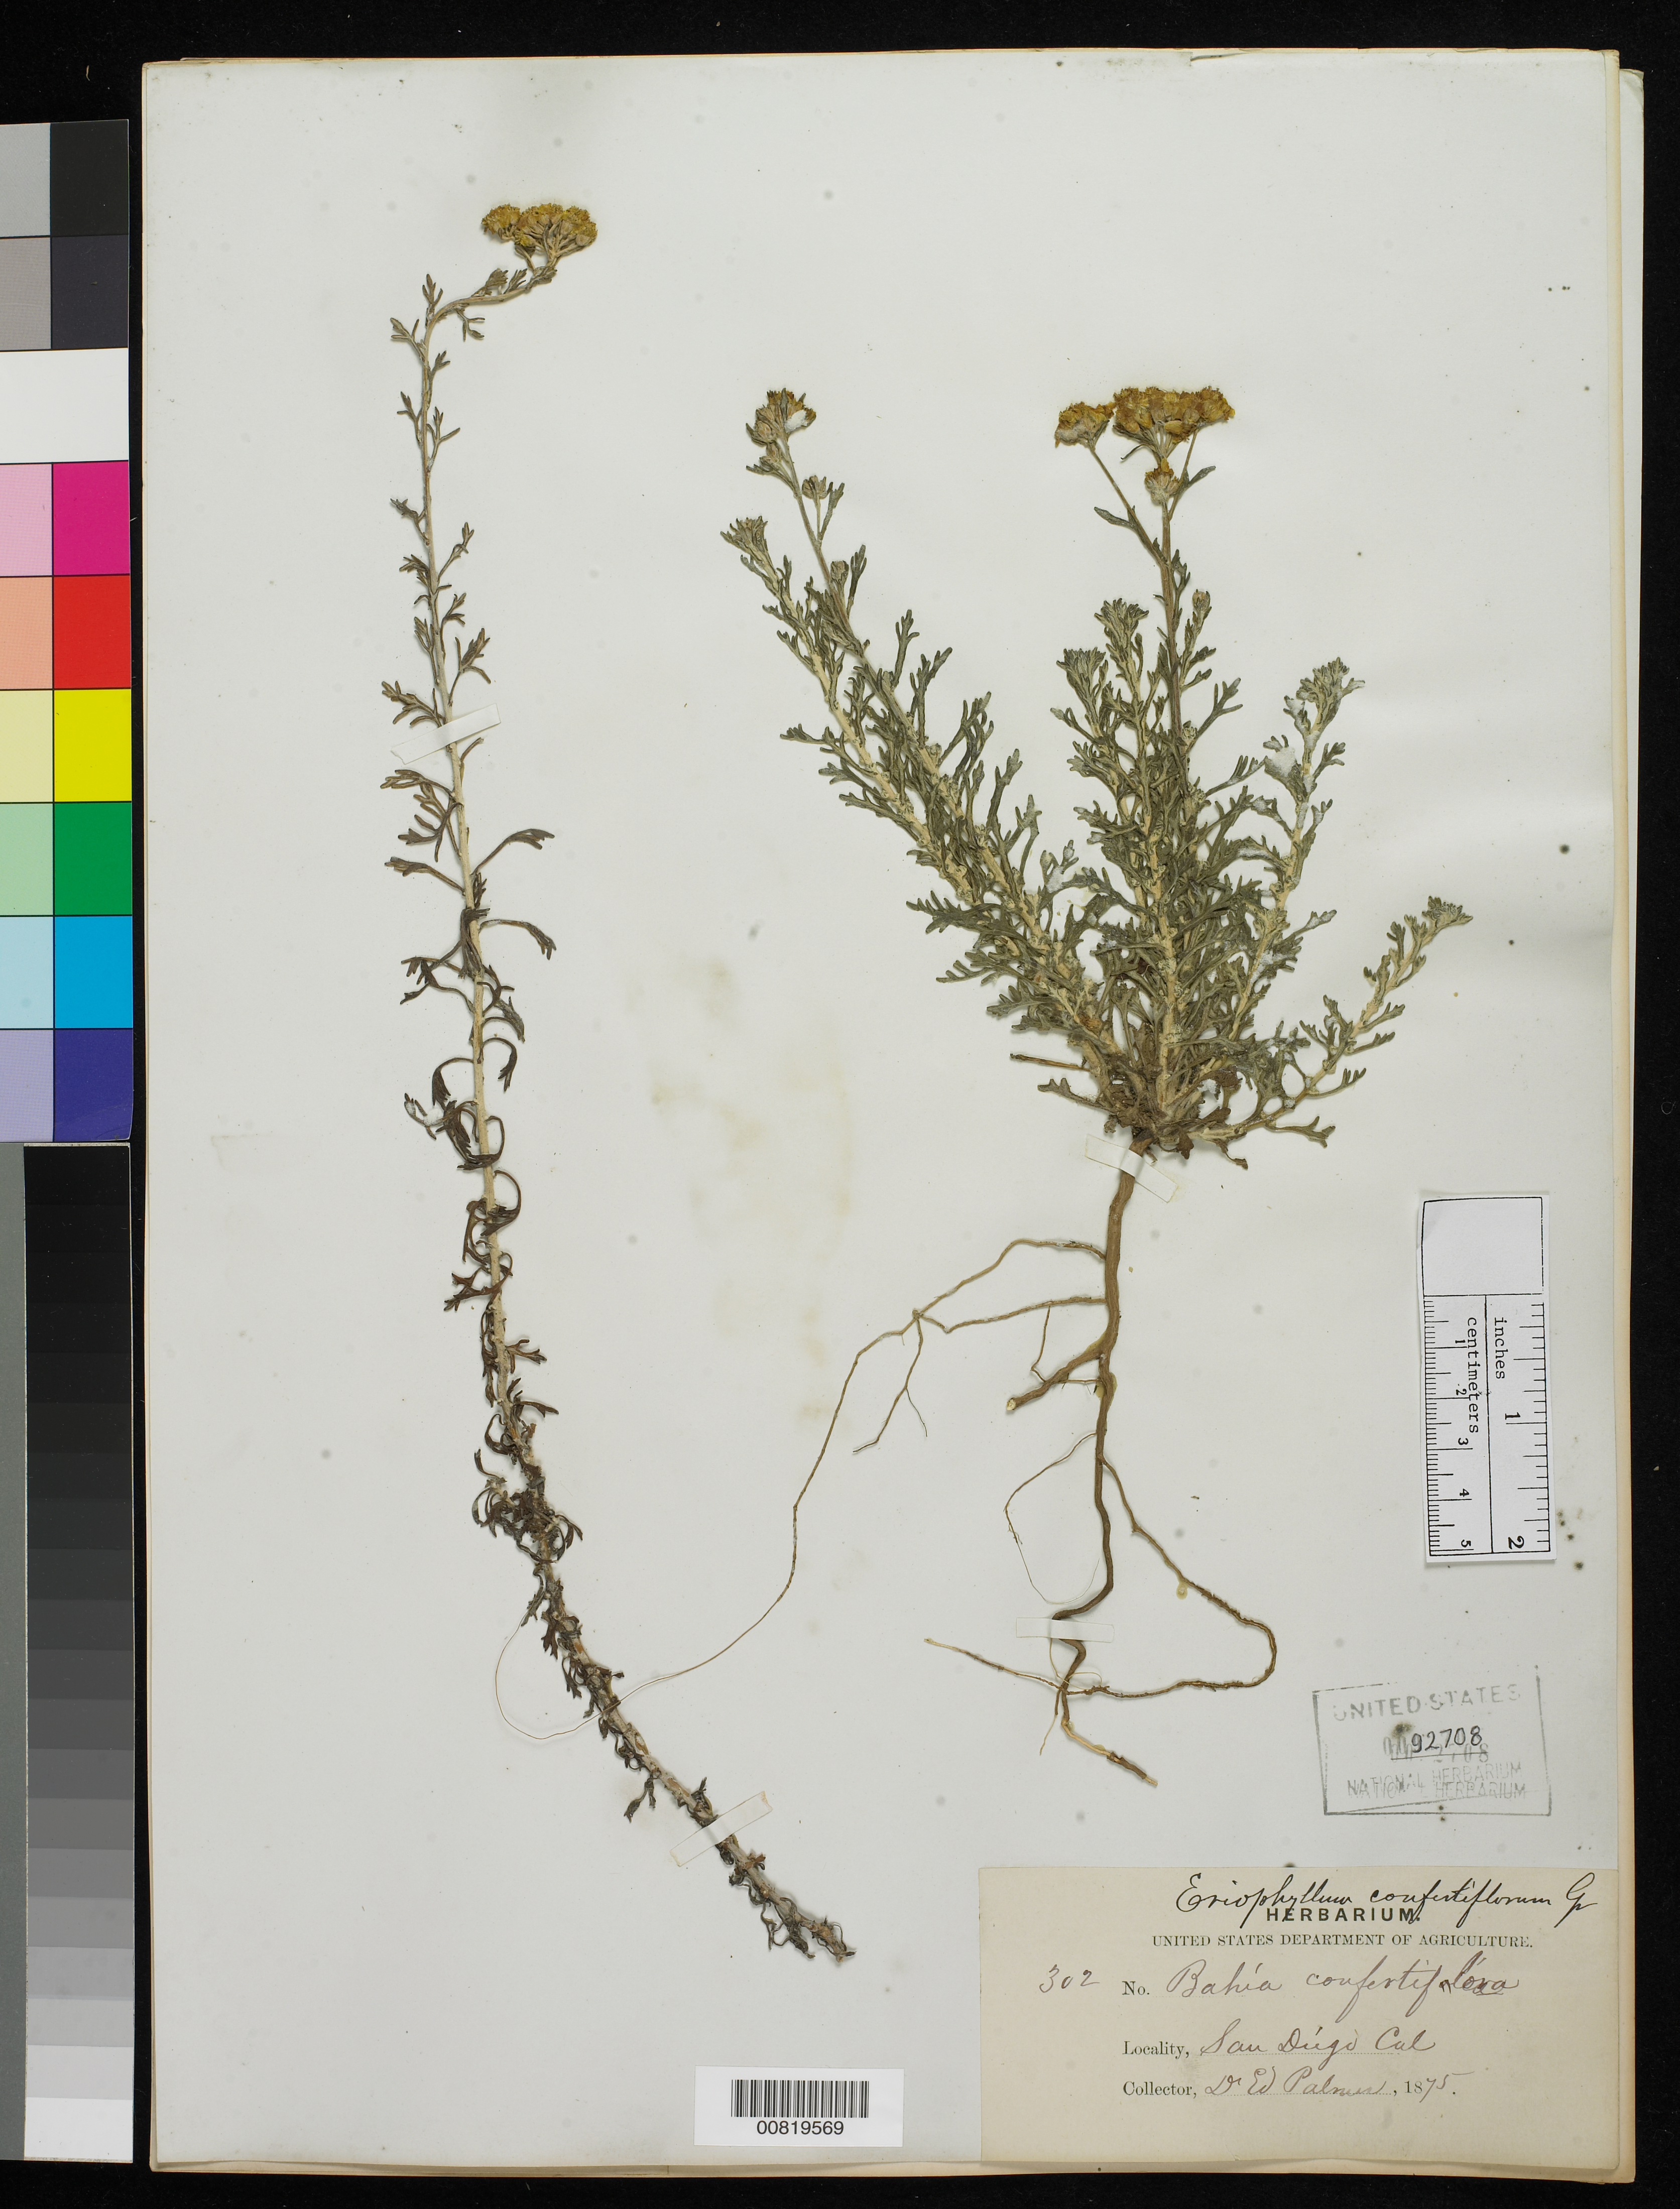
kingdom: Plantae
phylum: Tracheophyta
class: Magnoliopsida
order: Asterales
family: Asteraceae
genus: Eriophyllum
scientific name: Eriophyllum confertiflorum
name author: (DC.) A. Gray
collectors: E. Palmer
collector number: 302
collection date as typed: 1875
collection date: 1875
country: United States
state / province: California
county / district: San Diego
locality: San Diego, California.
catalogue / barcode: US 92708